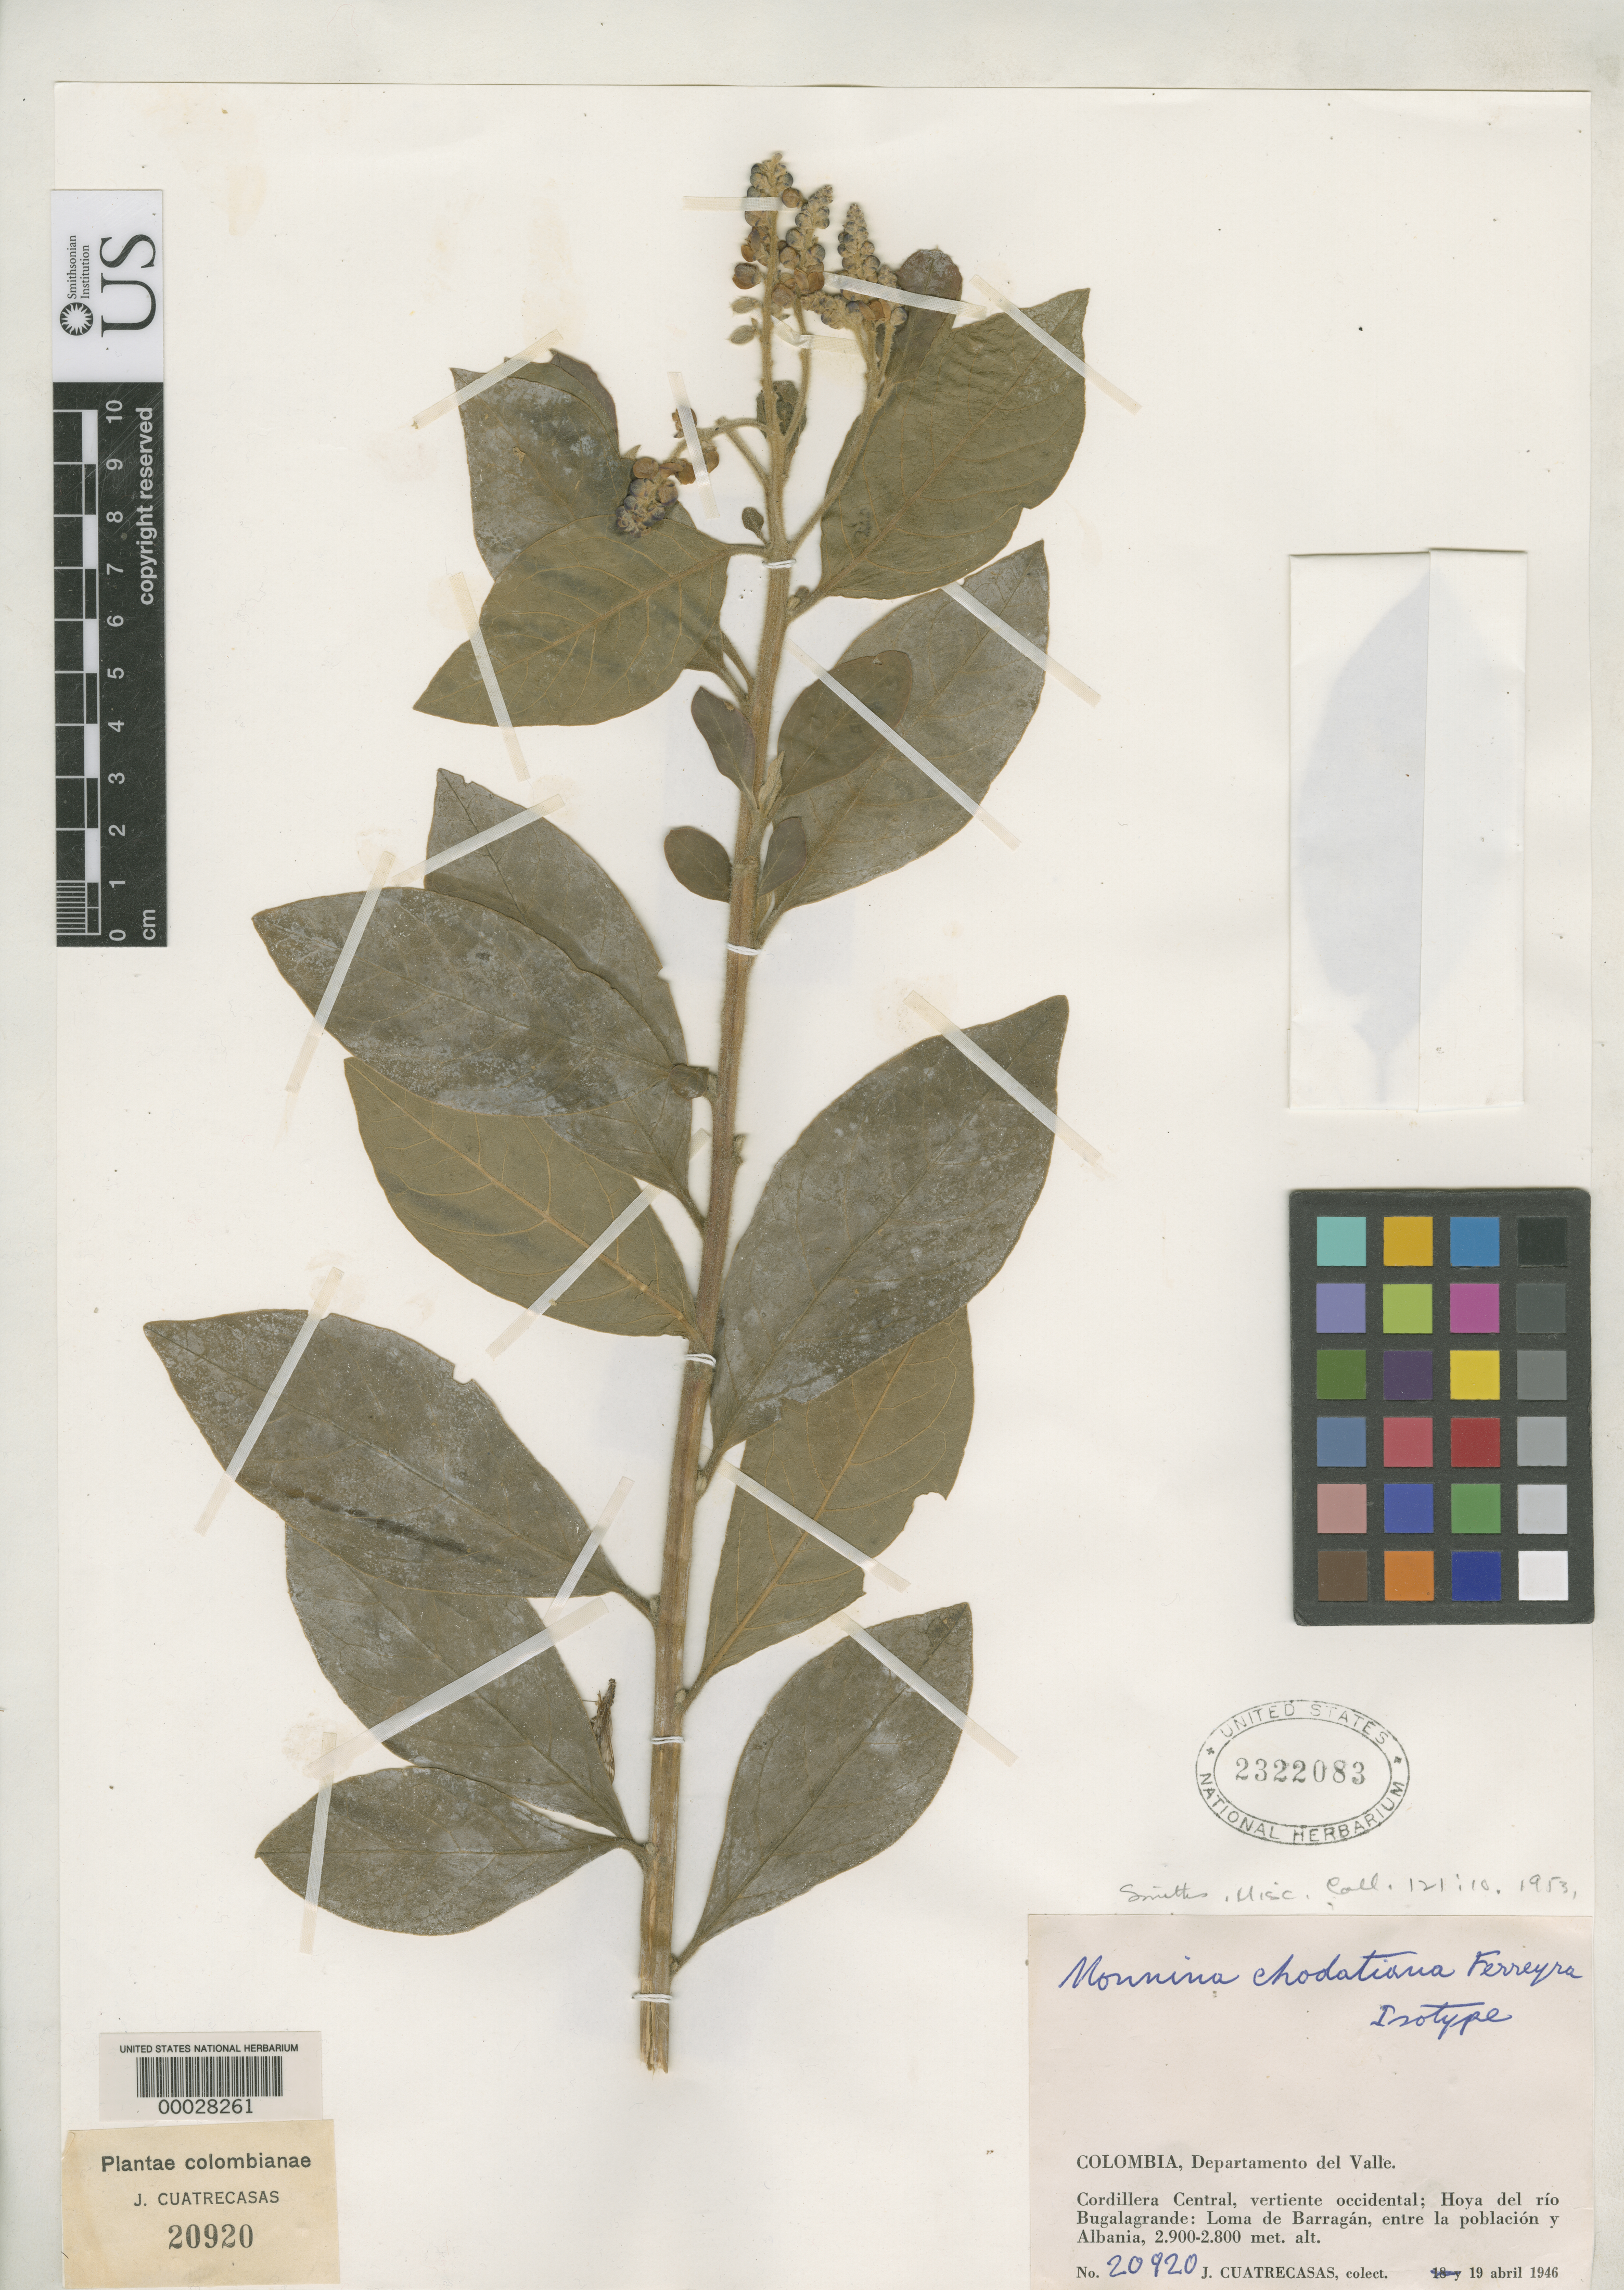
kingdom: Plantae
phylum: Tracheophyta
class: Magnoliopsida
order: Fabales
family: Polygalaceae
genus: Monnina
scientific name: Monnina chodatiana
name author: Ferreyra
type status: Isotype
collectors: J. Cuatrecasas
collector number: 20920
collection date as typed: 19 Apr 1946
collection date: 1946-04-19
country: Colombia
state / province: Valle del Cauca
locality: Hoya del Rio Bugala Grande, Loma de Barragan.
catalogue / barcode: US 2322083